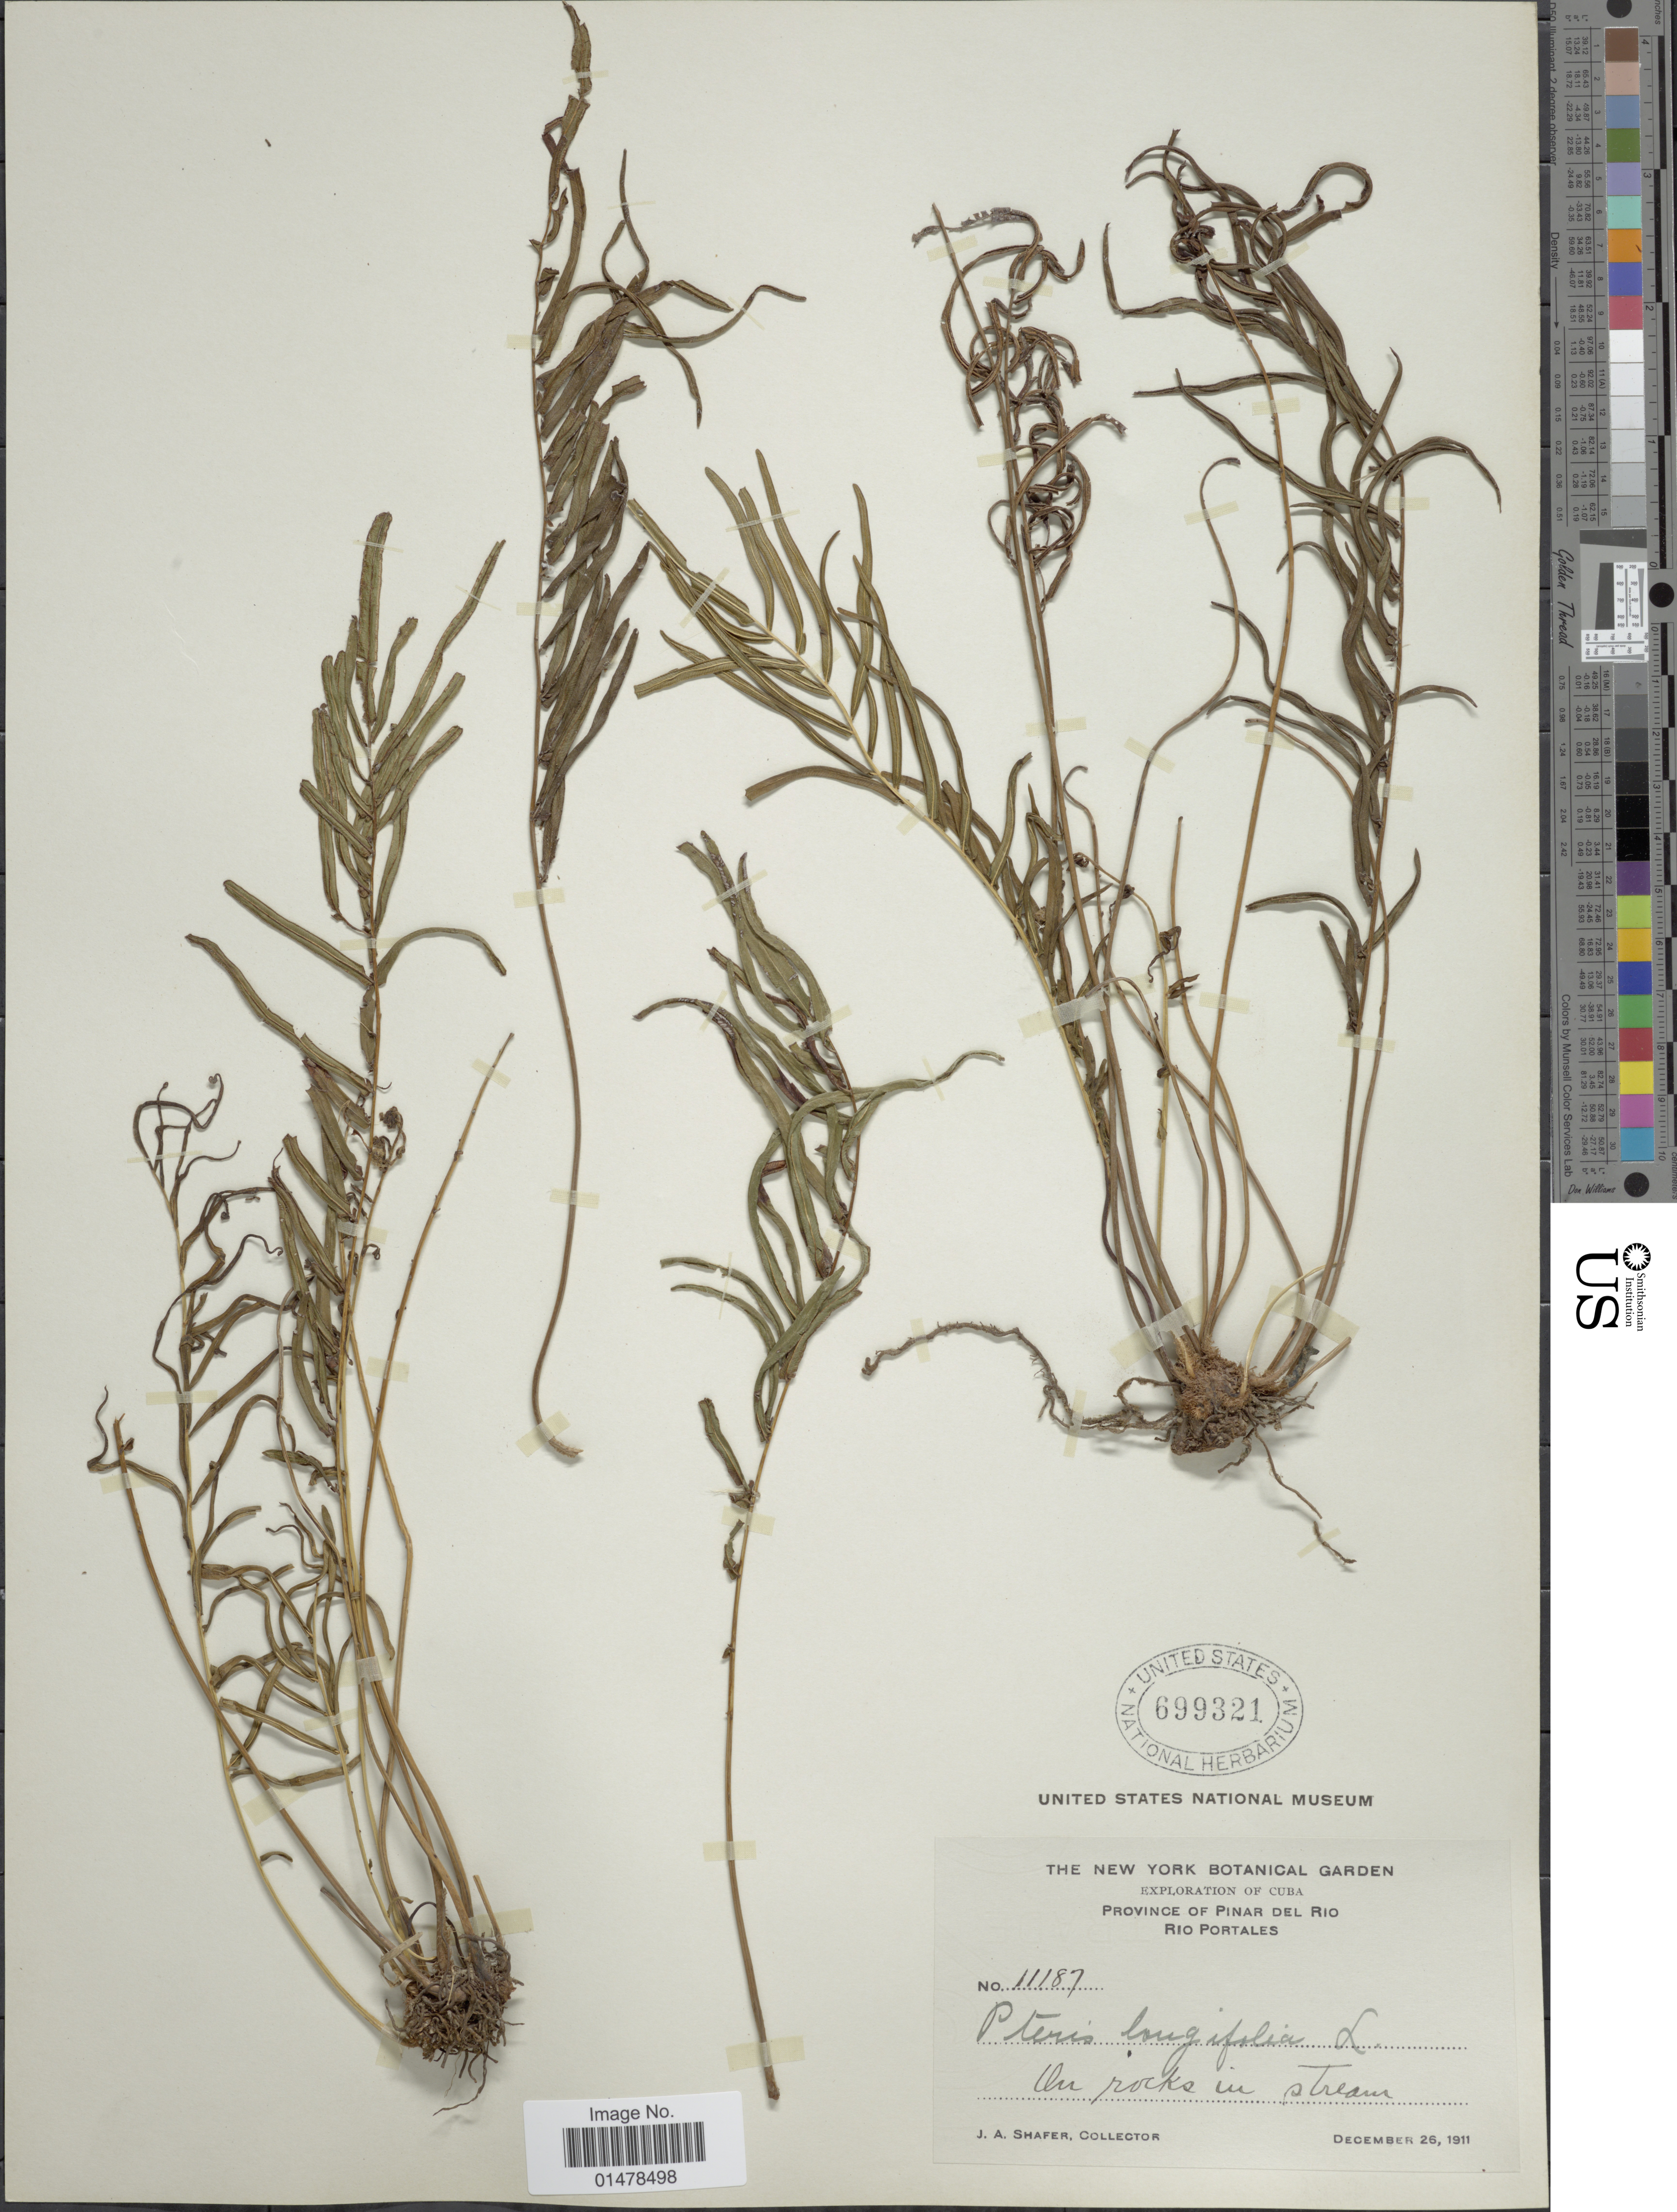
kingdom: Plantae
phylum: Tracheophyta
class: Polypodiopsida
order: Polypodiales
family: Pteridaceae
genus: Pteris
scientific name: Pteris bahamenis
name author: (J. Agardh) Fée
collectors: J. A. Shafer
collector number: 1187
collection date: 1911-12-26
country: Cuba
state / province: Pinar del Río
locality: Rio Portales, On rock in stream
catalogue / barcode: US 699321